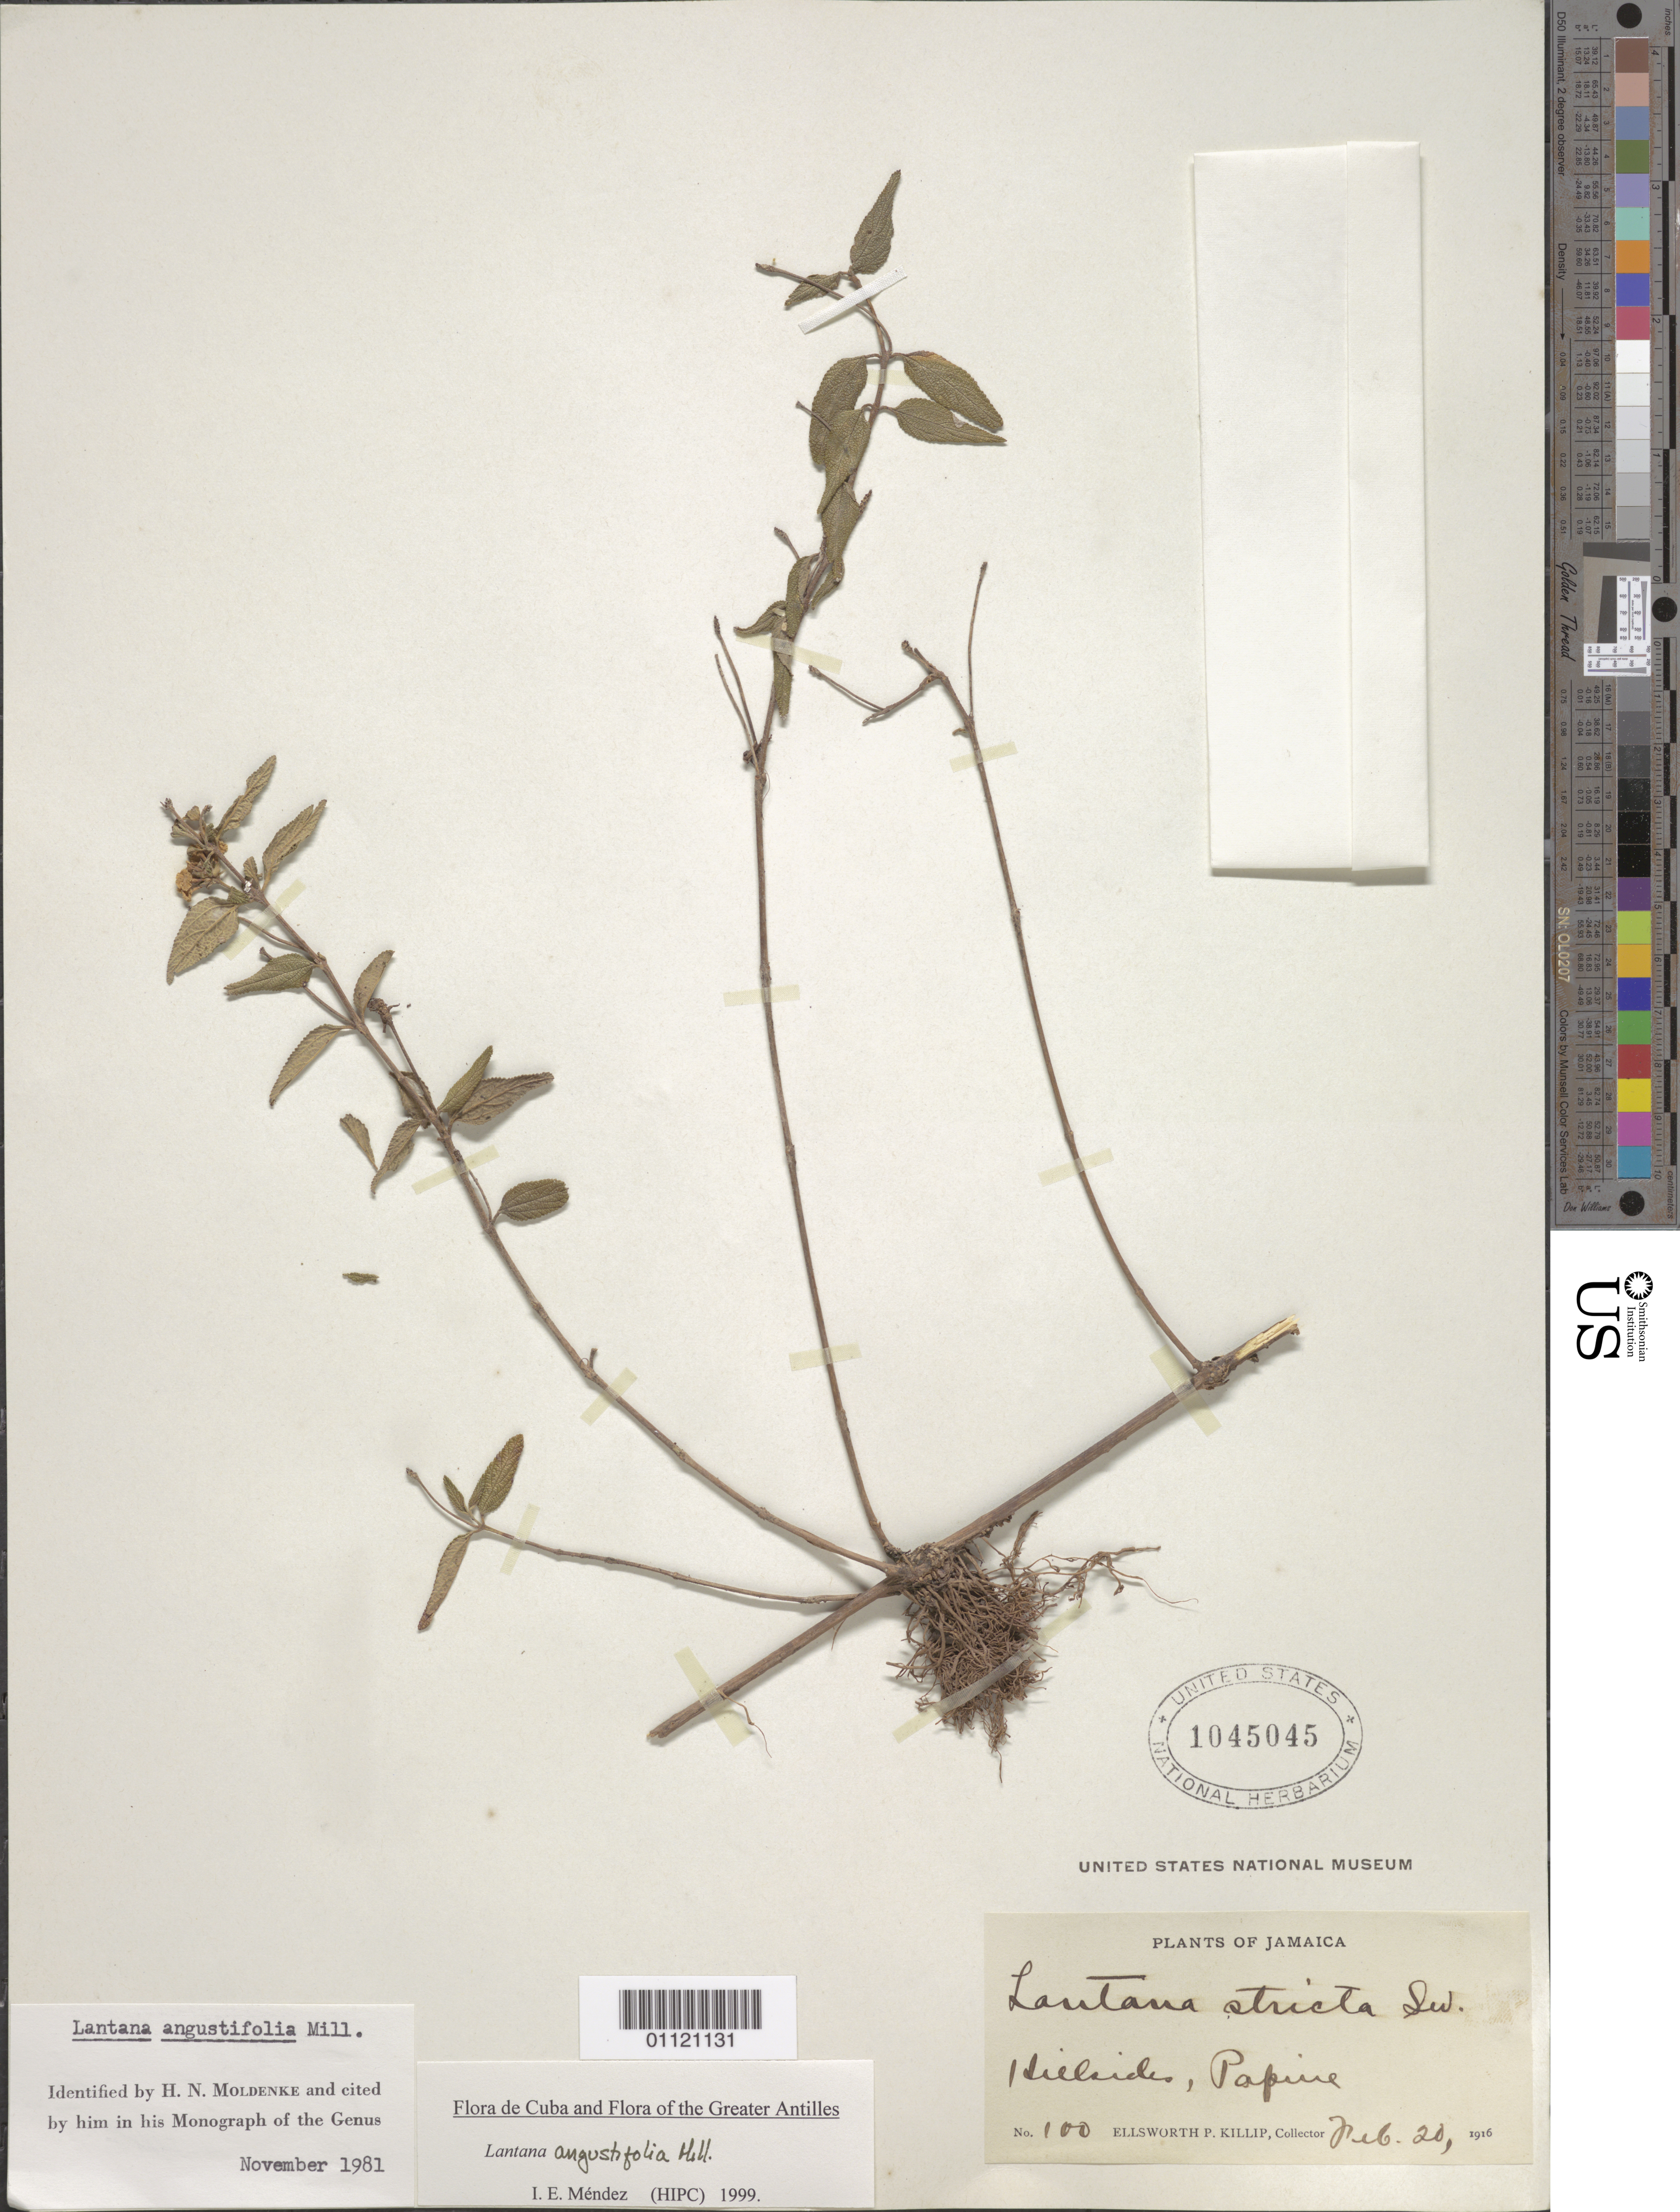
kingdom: Plantae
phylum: Tracheophyta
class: Magnoliopsida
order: Lamiales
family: Verbenaceae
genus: Lantana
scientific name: Lantana angustifolia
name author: Mill.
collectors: E. P. Killip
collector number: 100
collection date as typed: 20 Feb 1916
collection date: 1916-02-20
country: Jamaica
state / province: Saint Andrew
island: Jamaica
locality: Hillside, Papine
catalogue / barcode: US 1045045